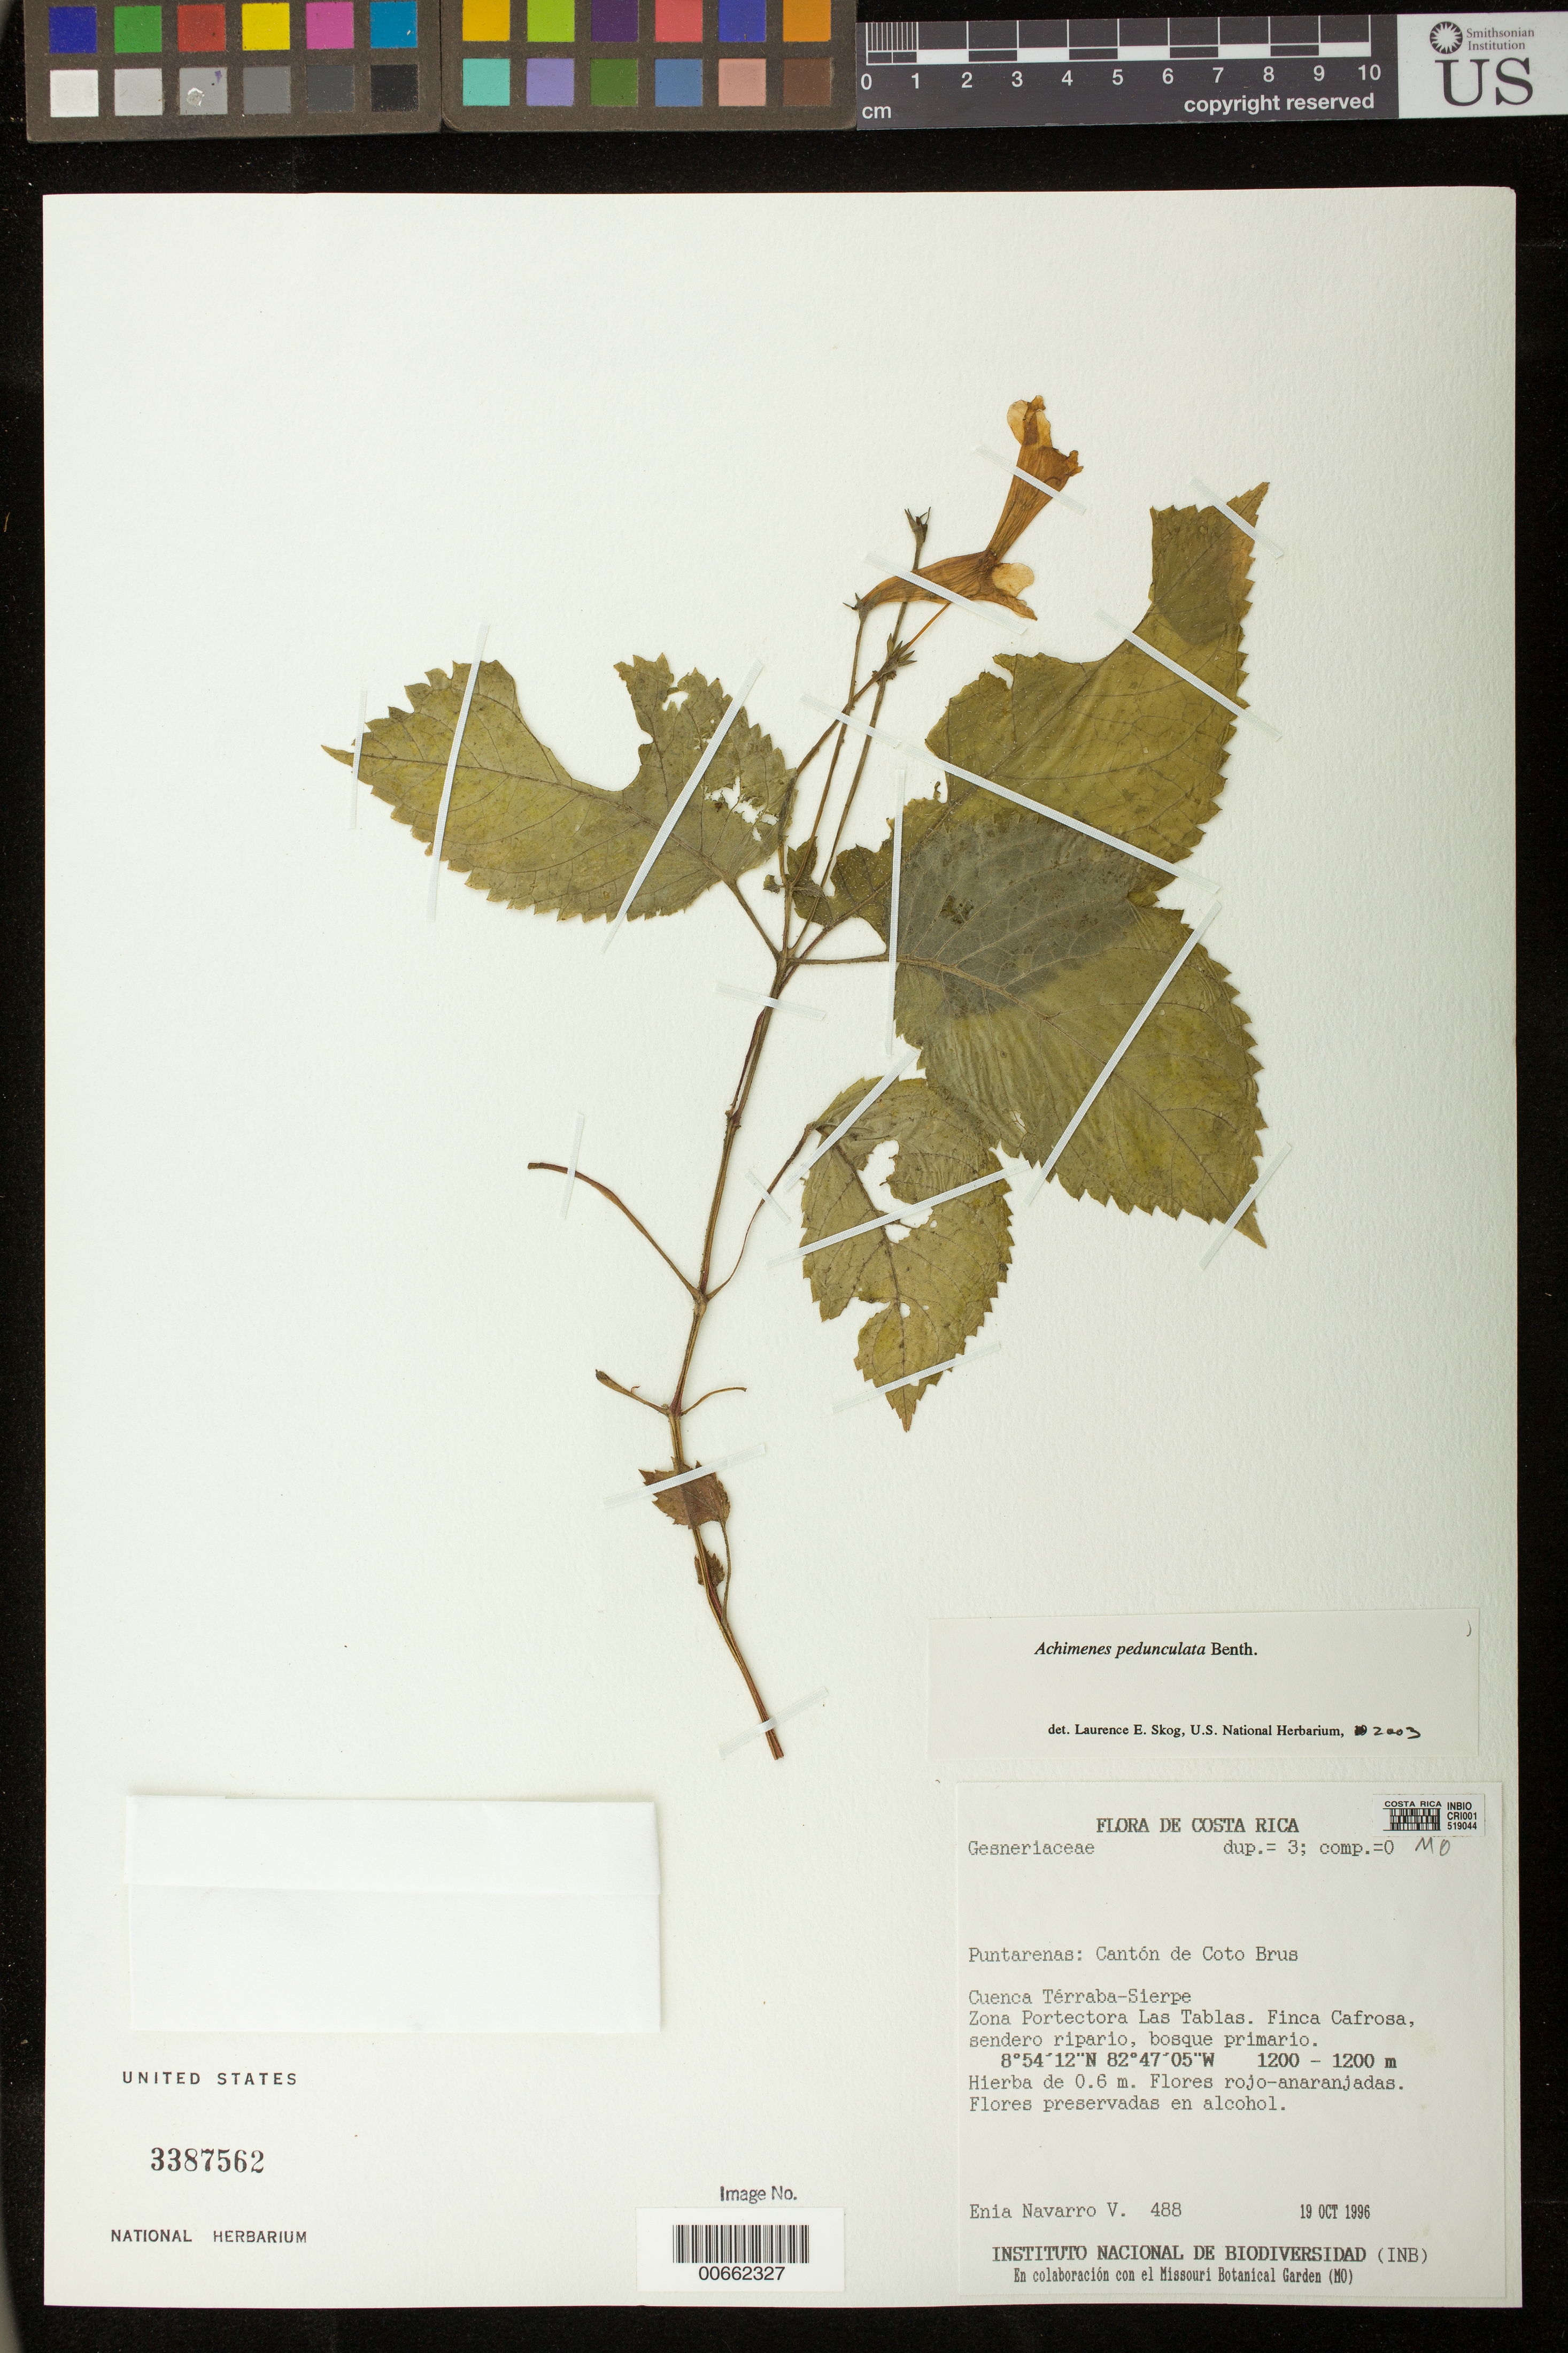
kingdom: Plantae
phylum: Tracheophyta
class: Magnoliopsida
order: Lamiales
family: Gesneriaceae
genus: Achimenes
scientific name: Achimenes pedunculata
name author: Benth.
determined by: Skog, Laurence E.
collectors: E. Navarro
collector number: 488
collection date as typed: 19 Oct 1996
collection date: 1996-10-19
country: Costa Rica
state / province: Puntarenas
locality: Cantón de Coto Brus; Cuenca Térraba-Sierpe, Zona Portectora Las Tablas. Finca Cafrosa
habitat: Sendero ripario, bosque primario.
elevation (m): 1200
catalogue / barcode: US 3387562